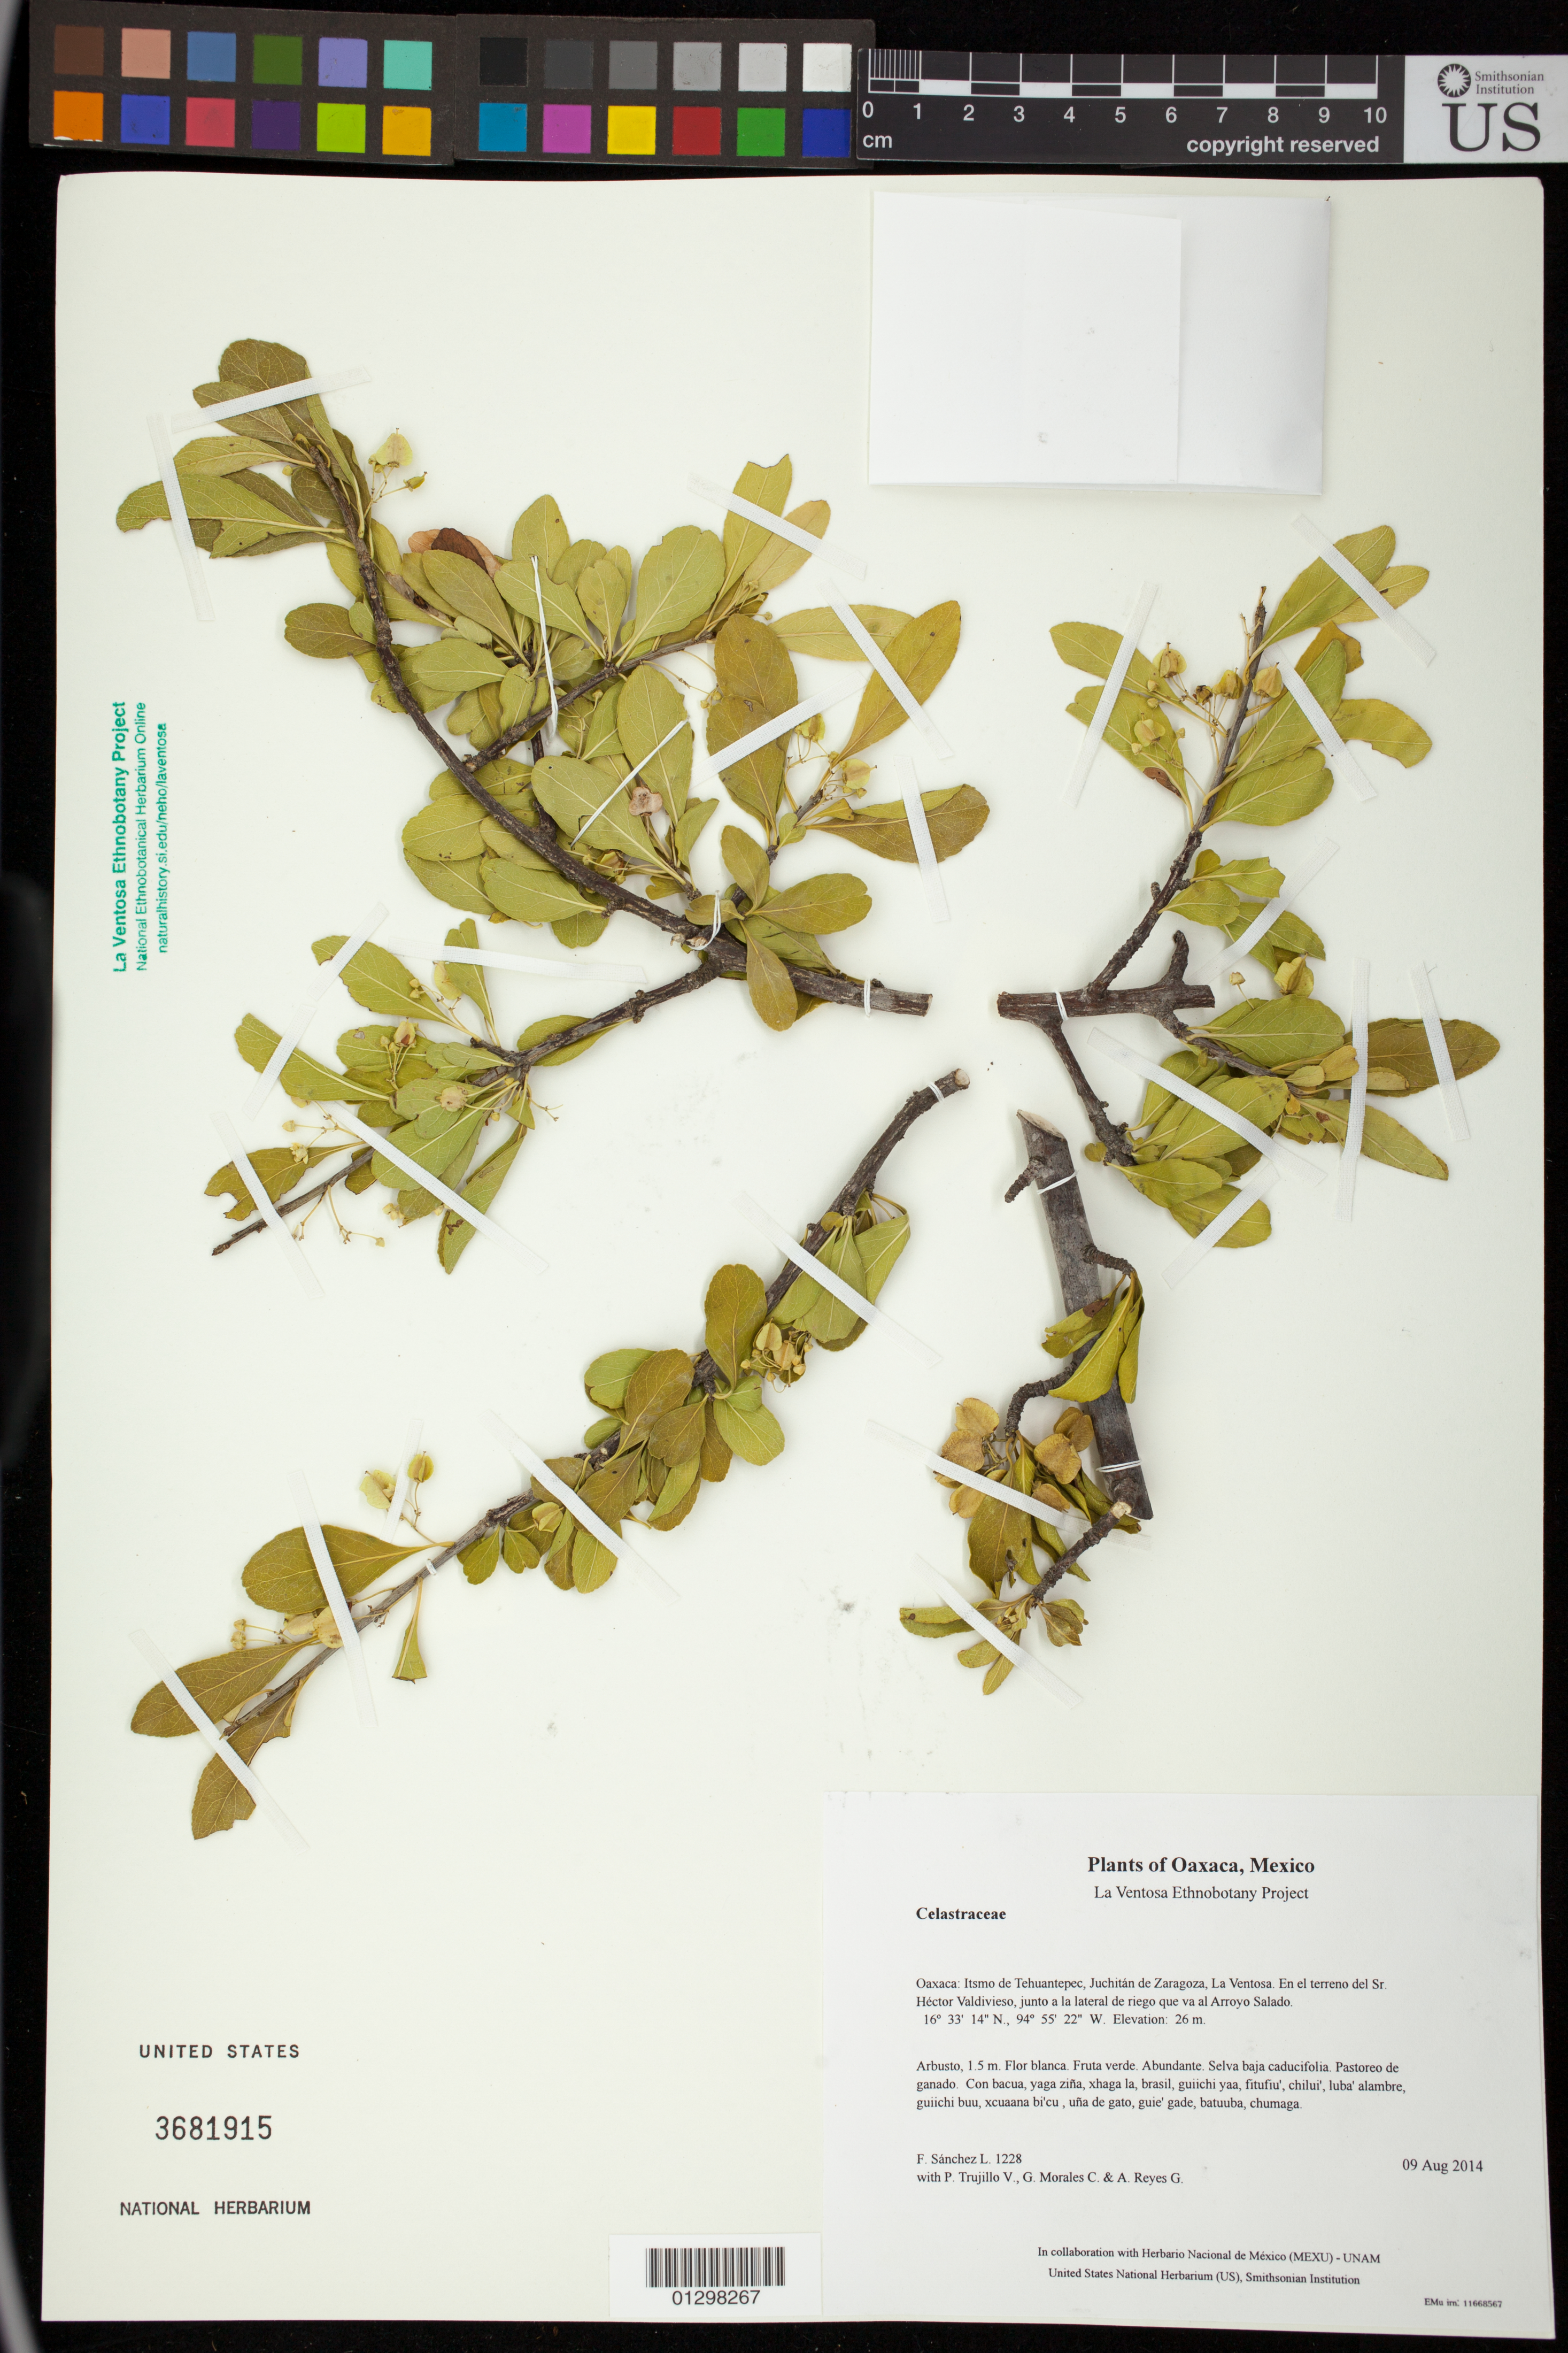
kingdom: Plantae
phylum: Tracheophyta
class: Magnoliopsida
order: Celastrales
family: Celastraceae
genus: Wimmeria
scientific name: Wimmeria confusa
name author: Hemsl.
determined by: Velasco G., Kenia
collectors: F. Sánchez L., P. Trujillo V., G. Morales C. & A. Reyes G.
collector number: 1228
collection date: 2014-08-09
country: Mexico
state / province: Oaxaca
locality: Itsmo de Tehuantepec, Juchitán de Zaragoza, La Ventosa. En el terreno del Sr. Héctor Valdivieso, junto a la lateral de riego que va al Arroyo Salado.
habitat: Selva baja caducifolia. Pastoreo de ganado.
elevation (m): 26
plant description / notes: MEXU, SERO, US; Yaga bandaga. 1.5 m. Guie' naquichi'. Cuaananaxhi naga'. Stale.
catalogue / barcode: US 3681915